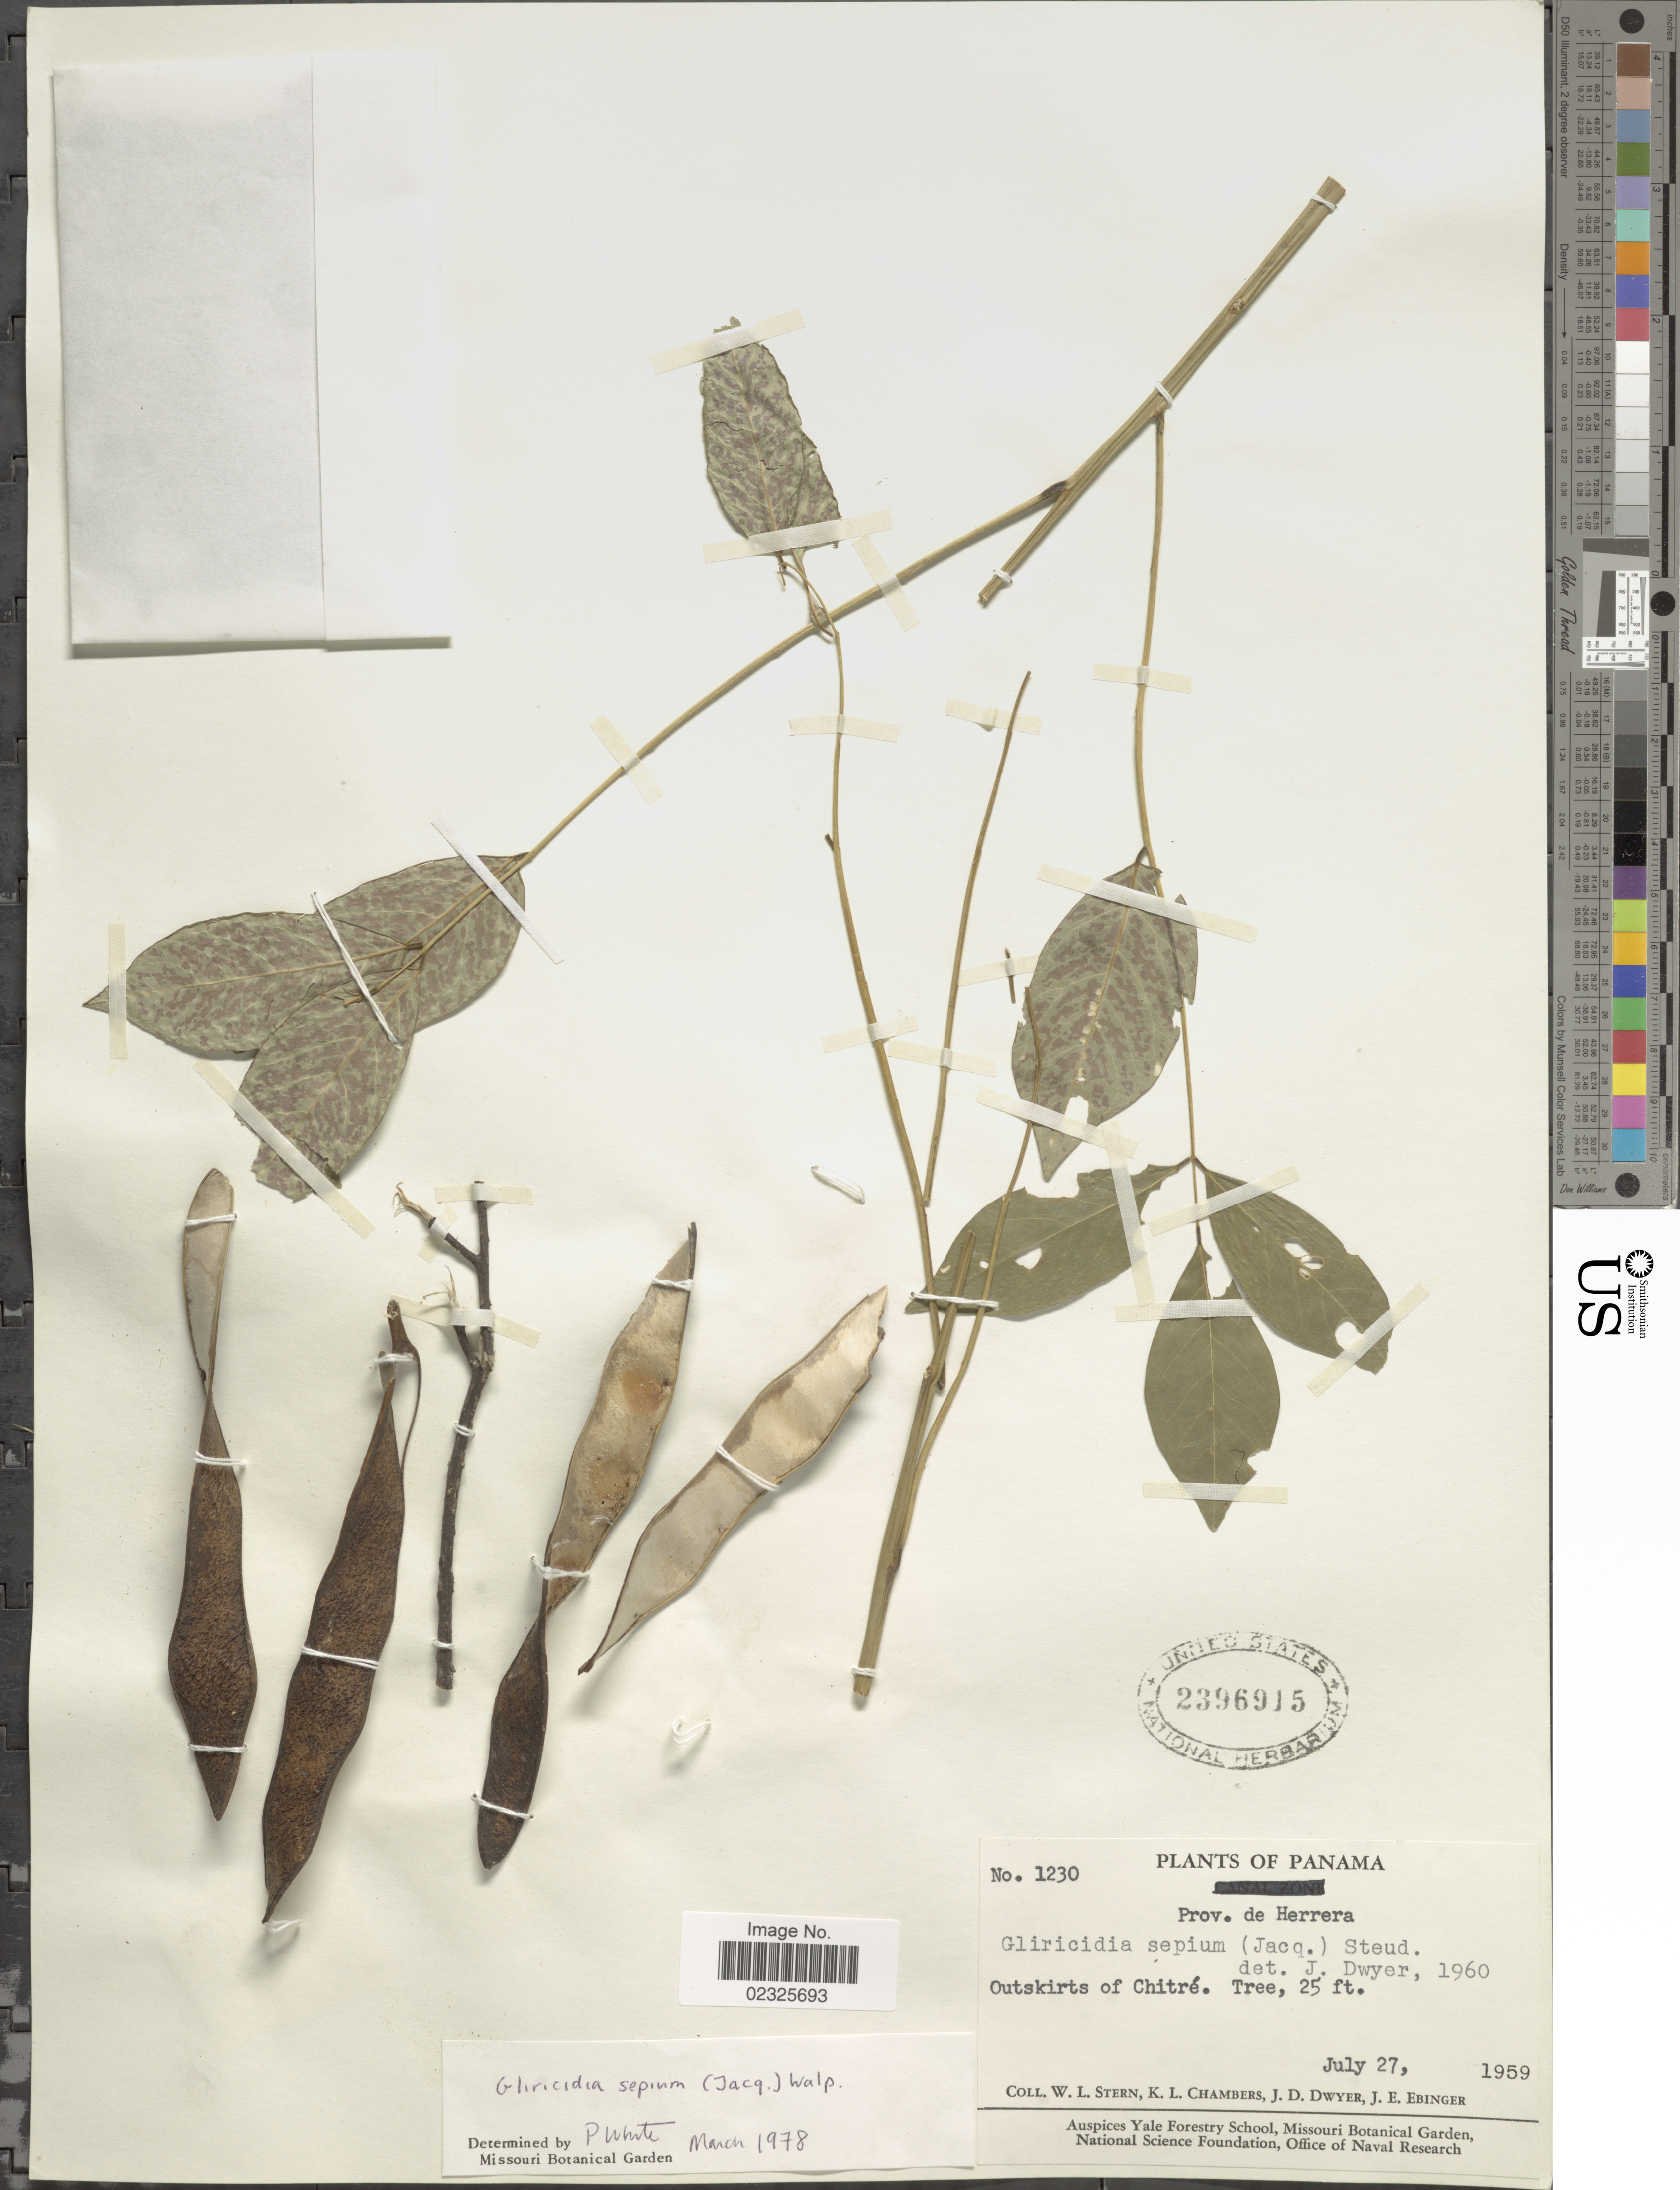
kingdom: Plantae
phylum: Tracheophyta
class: Magnoliopsida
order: Fabales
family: Fabaceae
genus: Gliricidia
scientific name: Gliricidia sepium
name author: (Jacq.) Kunth ex Walp.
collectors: W. L. Stern, K. Chambers, J. D. Dwyer & J. Ebinger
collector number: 1230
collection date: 1959-07-27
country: Panama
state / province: Herrera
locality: Prov. de Herrera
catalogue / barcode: US 2396915